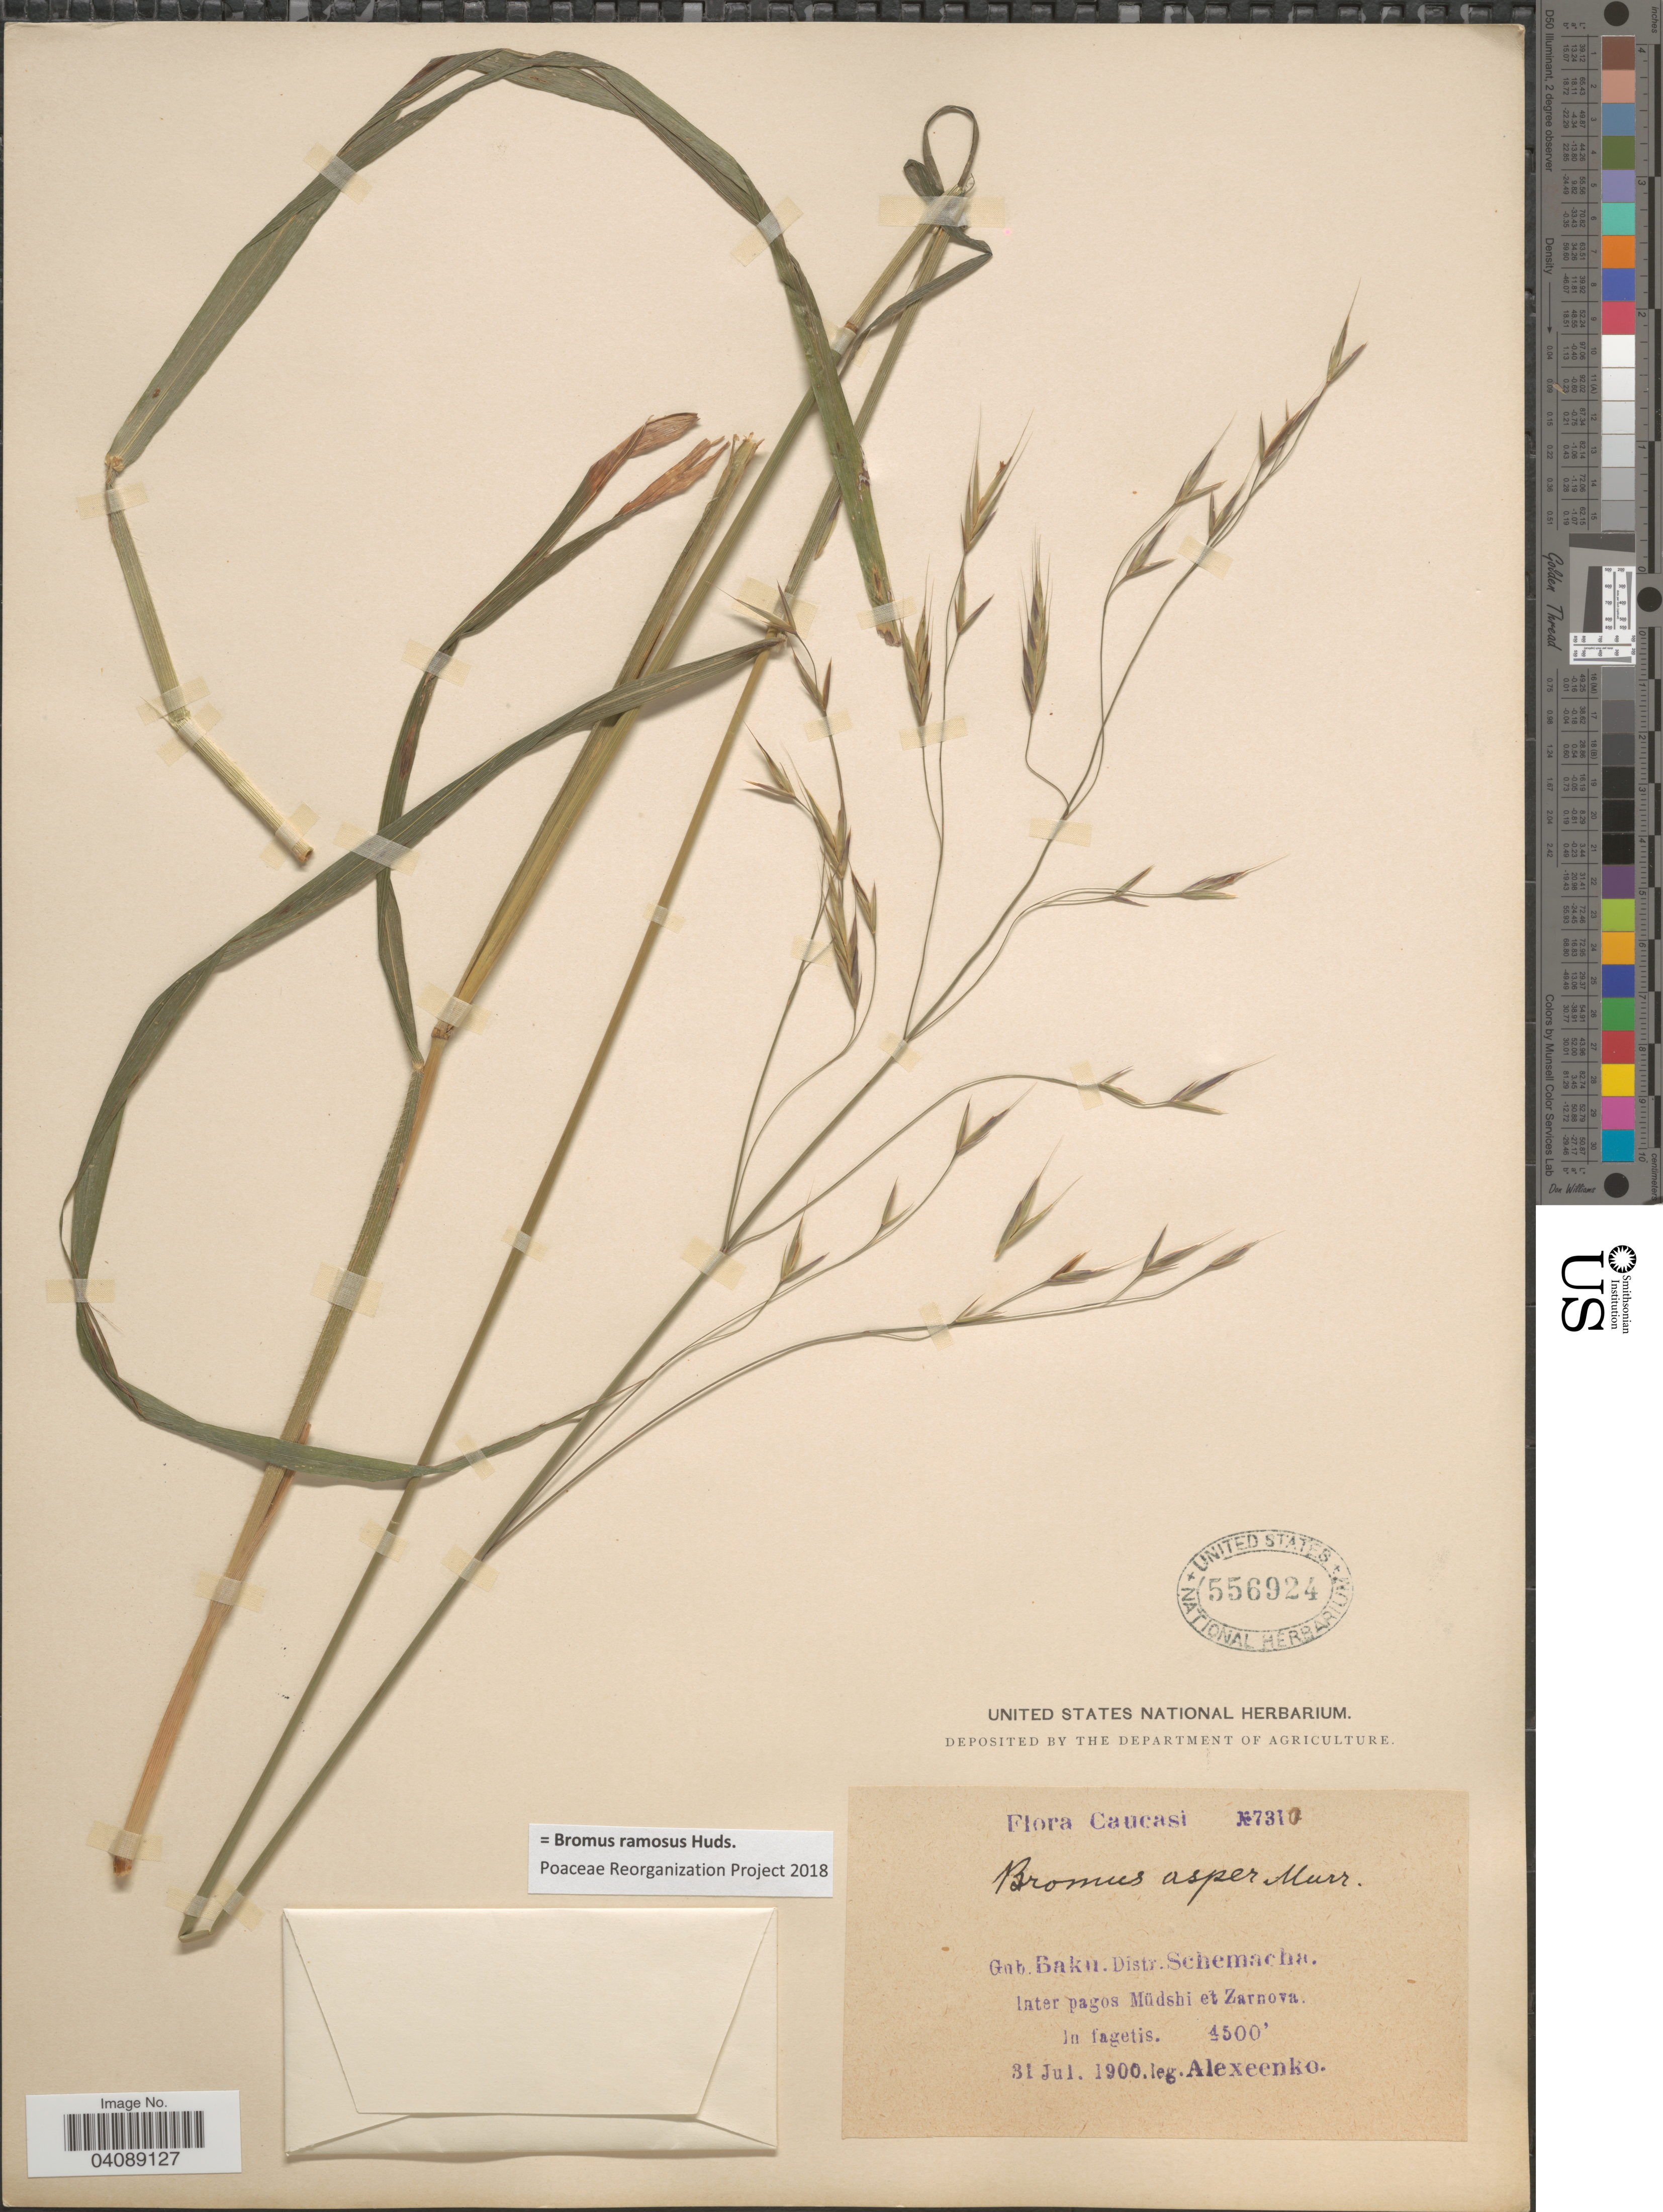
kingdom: Plantae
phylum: Tracheophyta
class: Liliopsida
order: Poales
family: Poaceae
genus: Bromus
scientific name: Bromus ramosus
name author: Huds.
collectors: Alexeenko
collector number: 7310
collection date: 1900-07-31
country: Azerbaijan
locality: Caucasi. Gub. Baku. Distr. Schemacha. Inter pagos Müdshi et Zarnova. In fagetis.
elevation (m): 1372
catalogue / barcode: US 556924